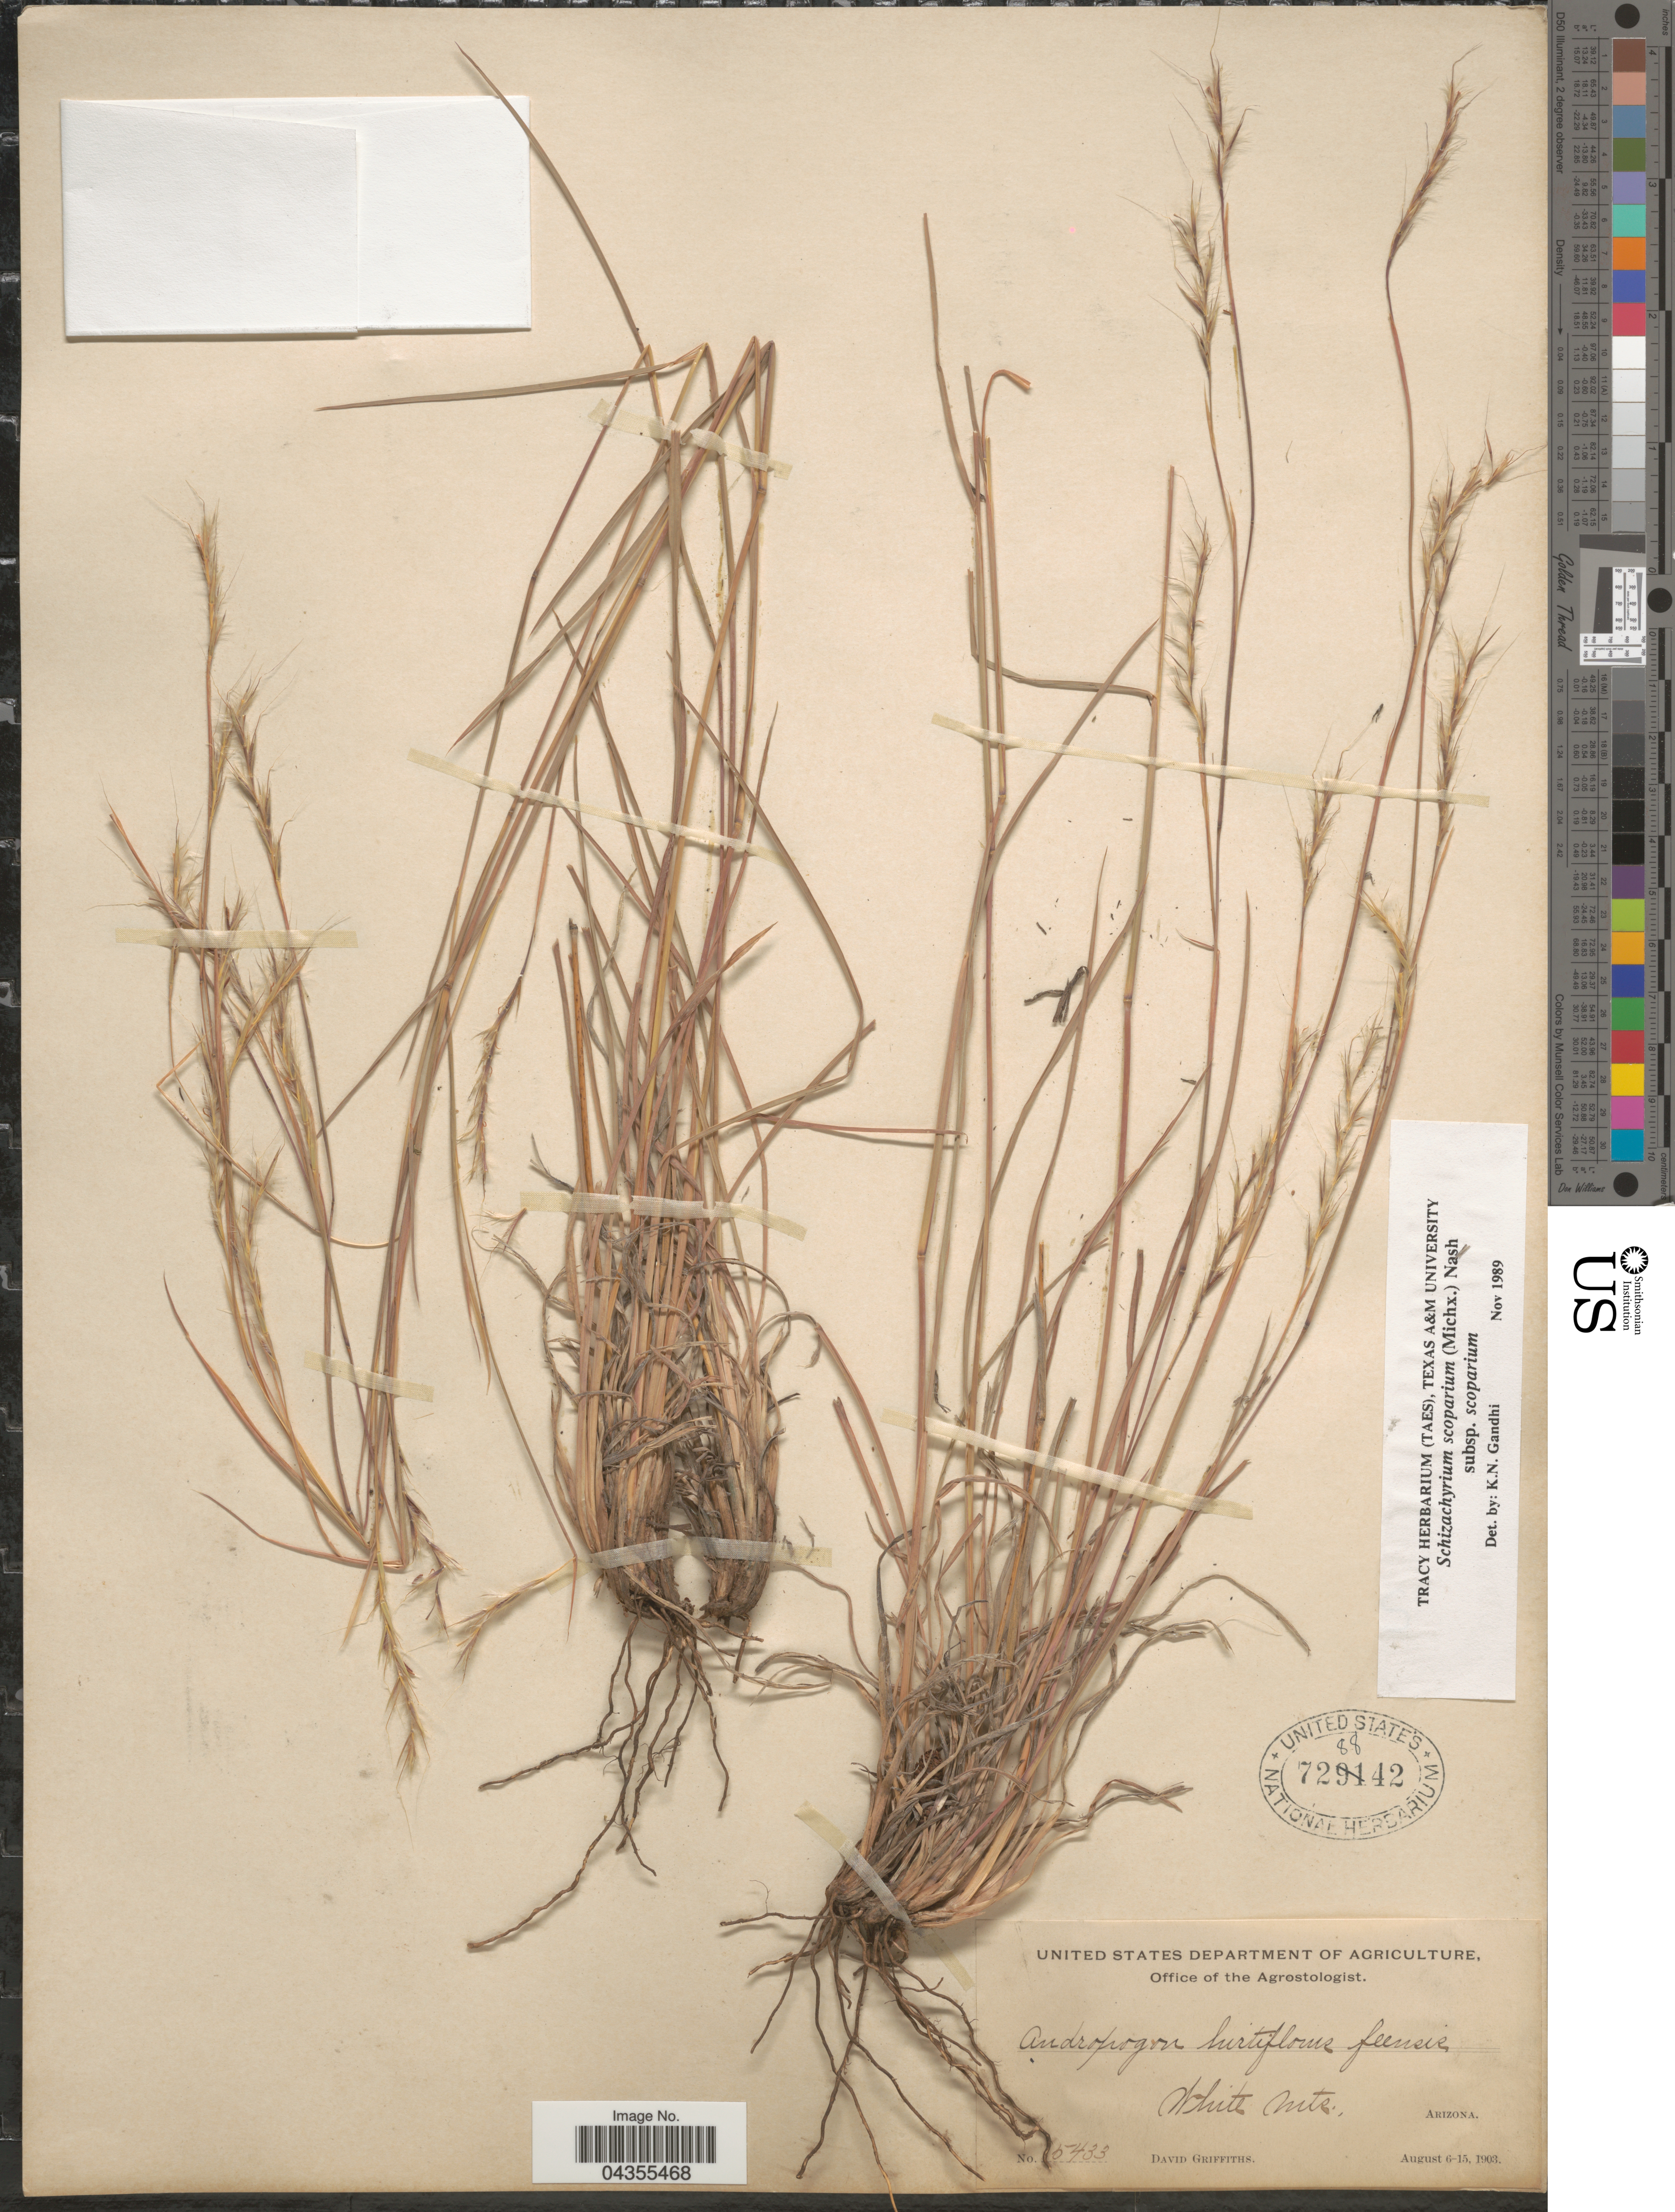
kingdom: Plantae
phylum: Tracheophyta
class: Liliopsida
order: Poales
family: Poaceae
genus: Schizachyrium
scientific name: Schizachyrium scoparium var. scoparium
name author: (Michx.) Nash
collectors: D. Griffiths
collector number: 5433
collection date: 1903-08-06/1903-08-15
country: United States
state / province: Arizona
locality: White Mts.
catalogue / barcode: US 728842